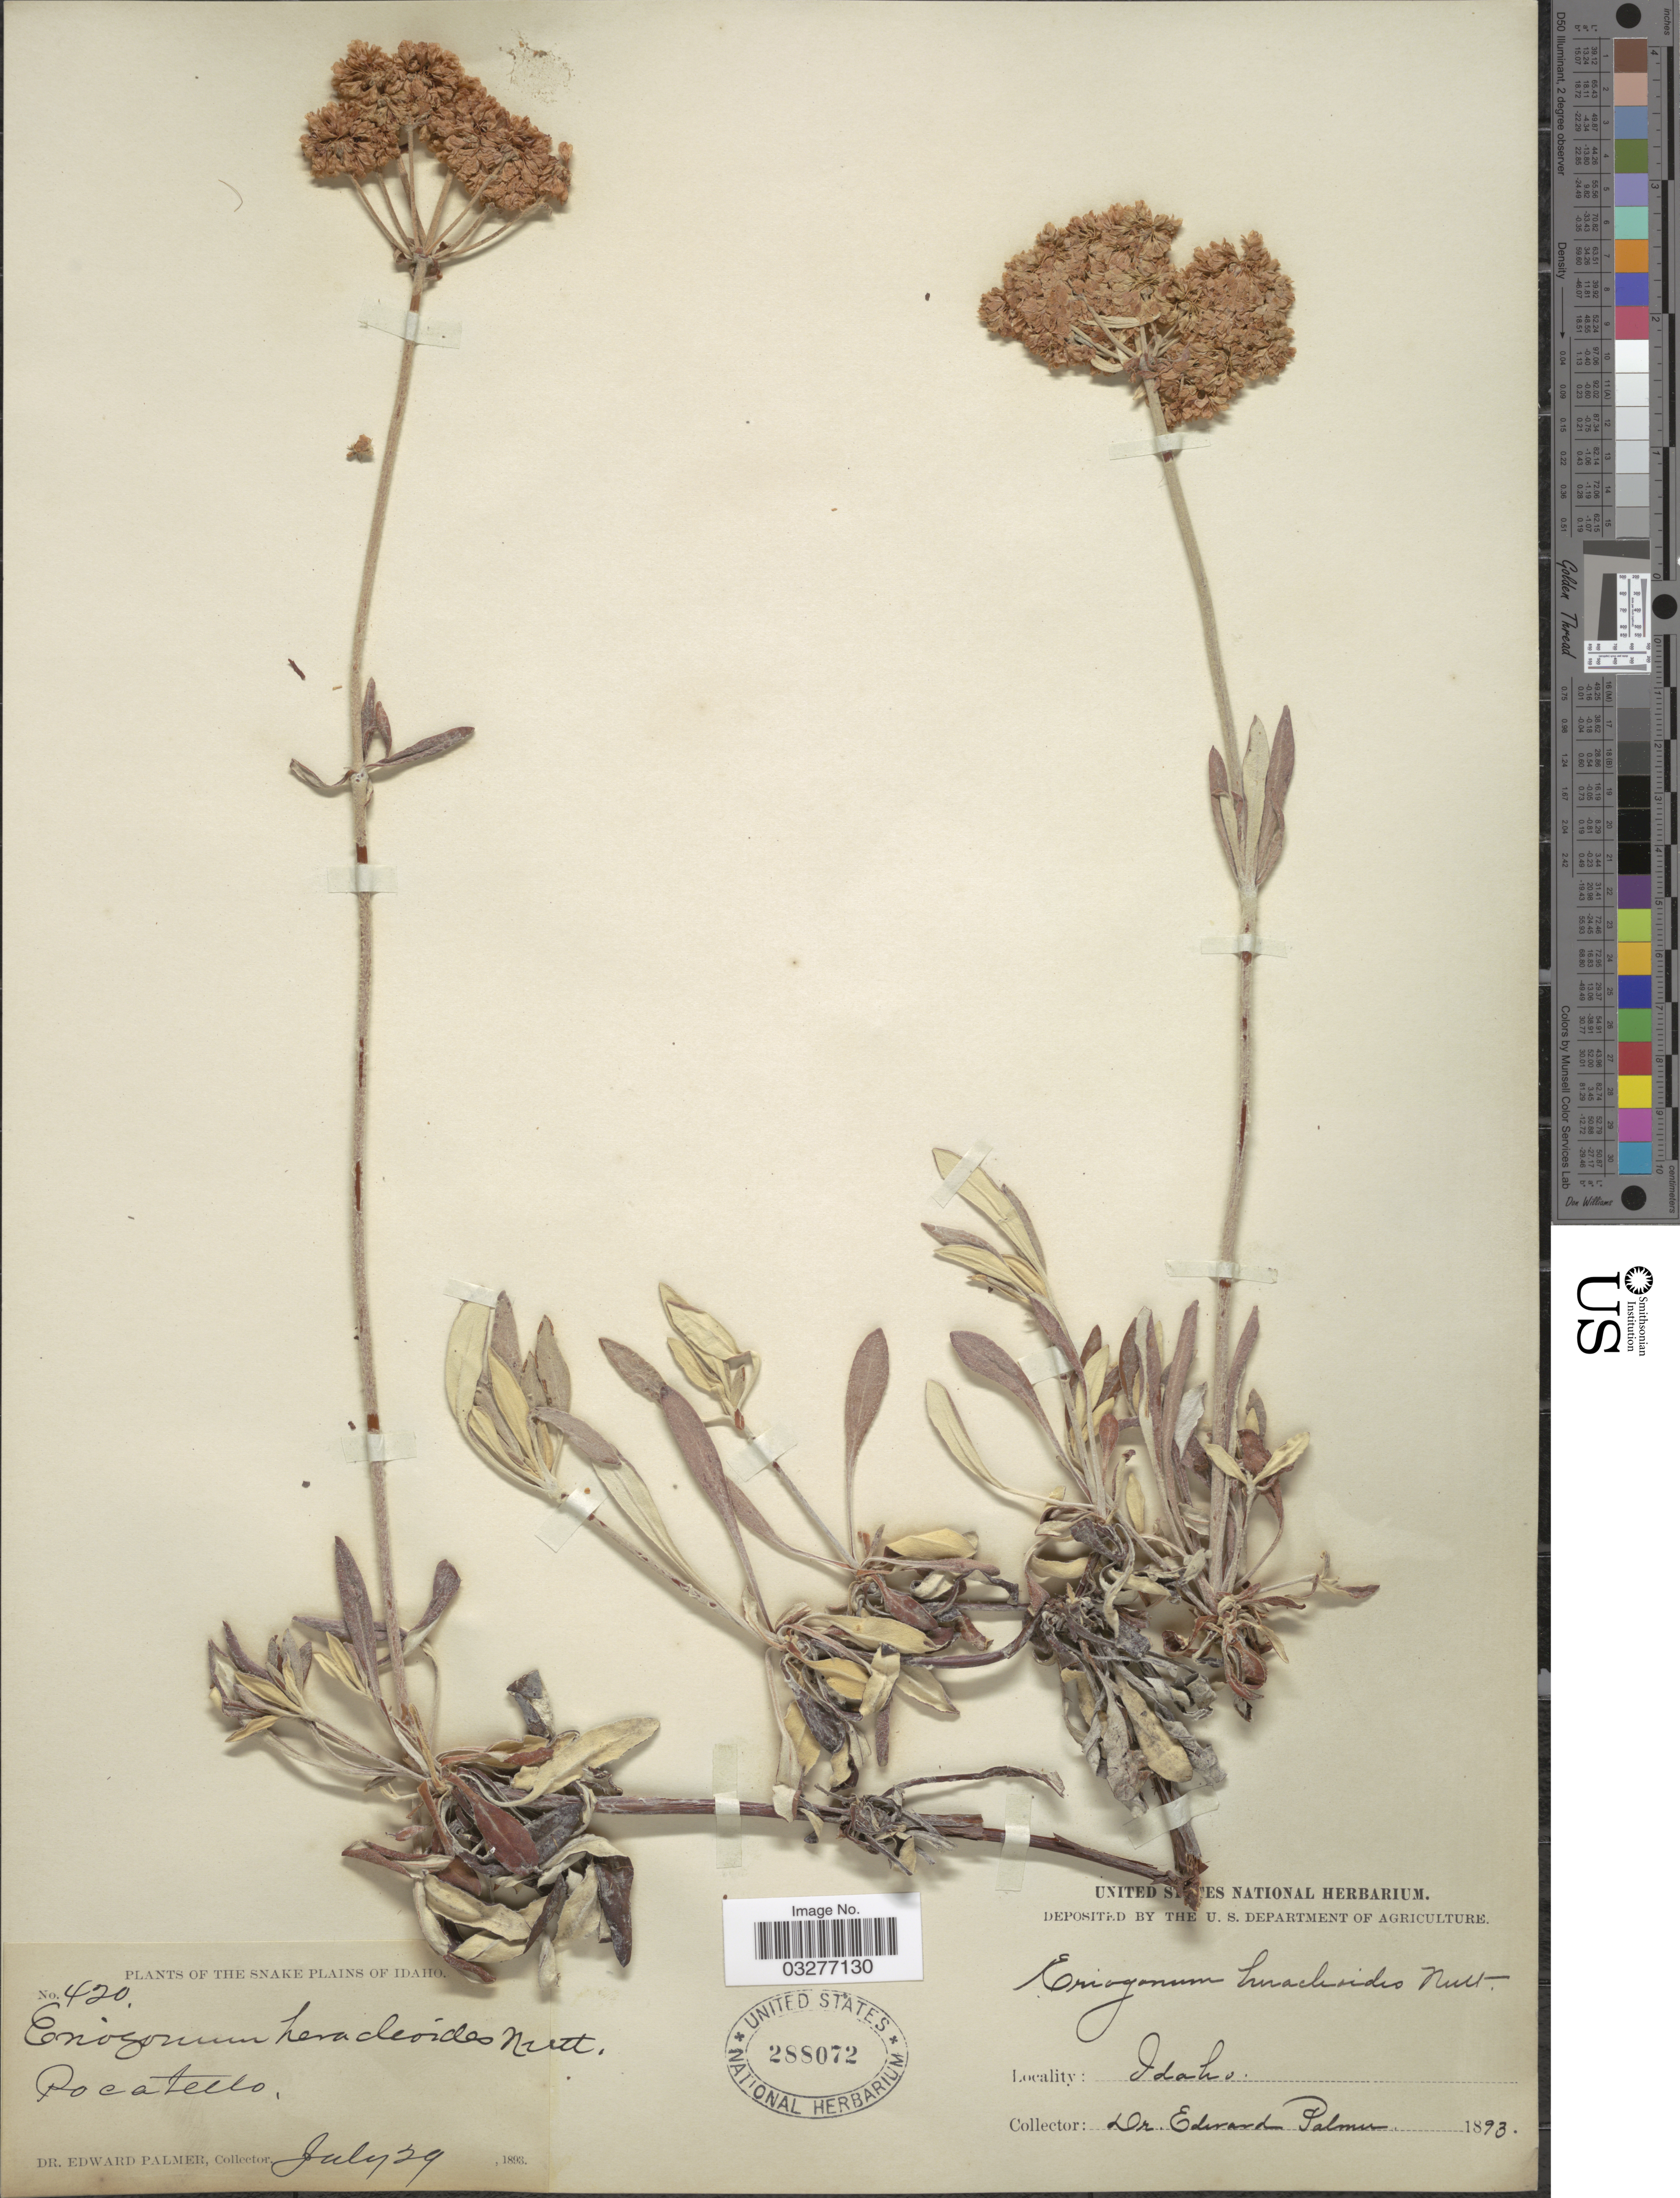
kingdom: Plantae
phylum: Tracheophyta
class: Magnoliopsida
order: Caryophyllales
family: Polygonaceae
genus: Eriogonum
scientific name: Eriogonum heracleoides var. heracleoides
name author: Nutt.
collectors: E. Palmer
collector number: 420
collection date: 1893-07-29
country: United States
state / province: Idaho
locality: The Snake Plains in Idaho. Pocatello.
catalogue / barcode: US 288072